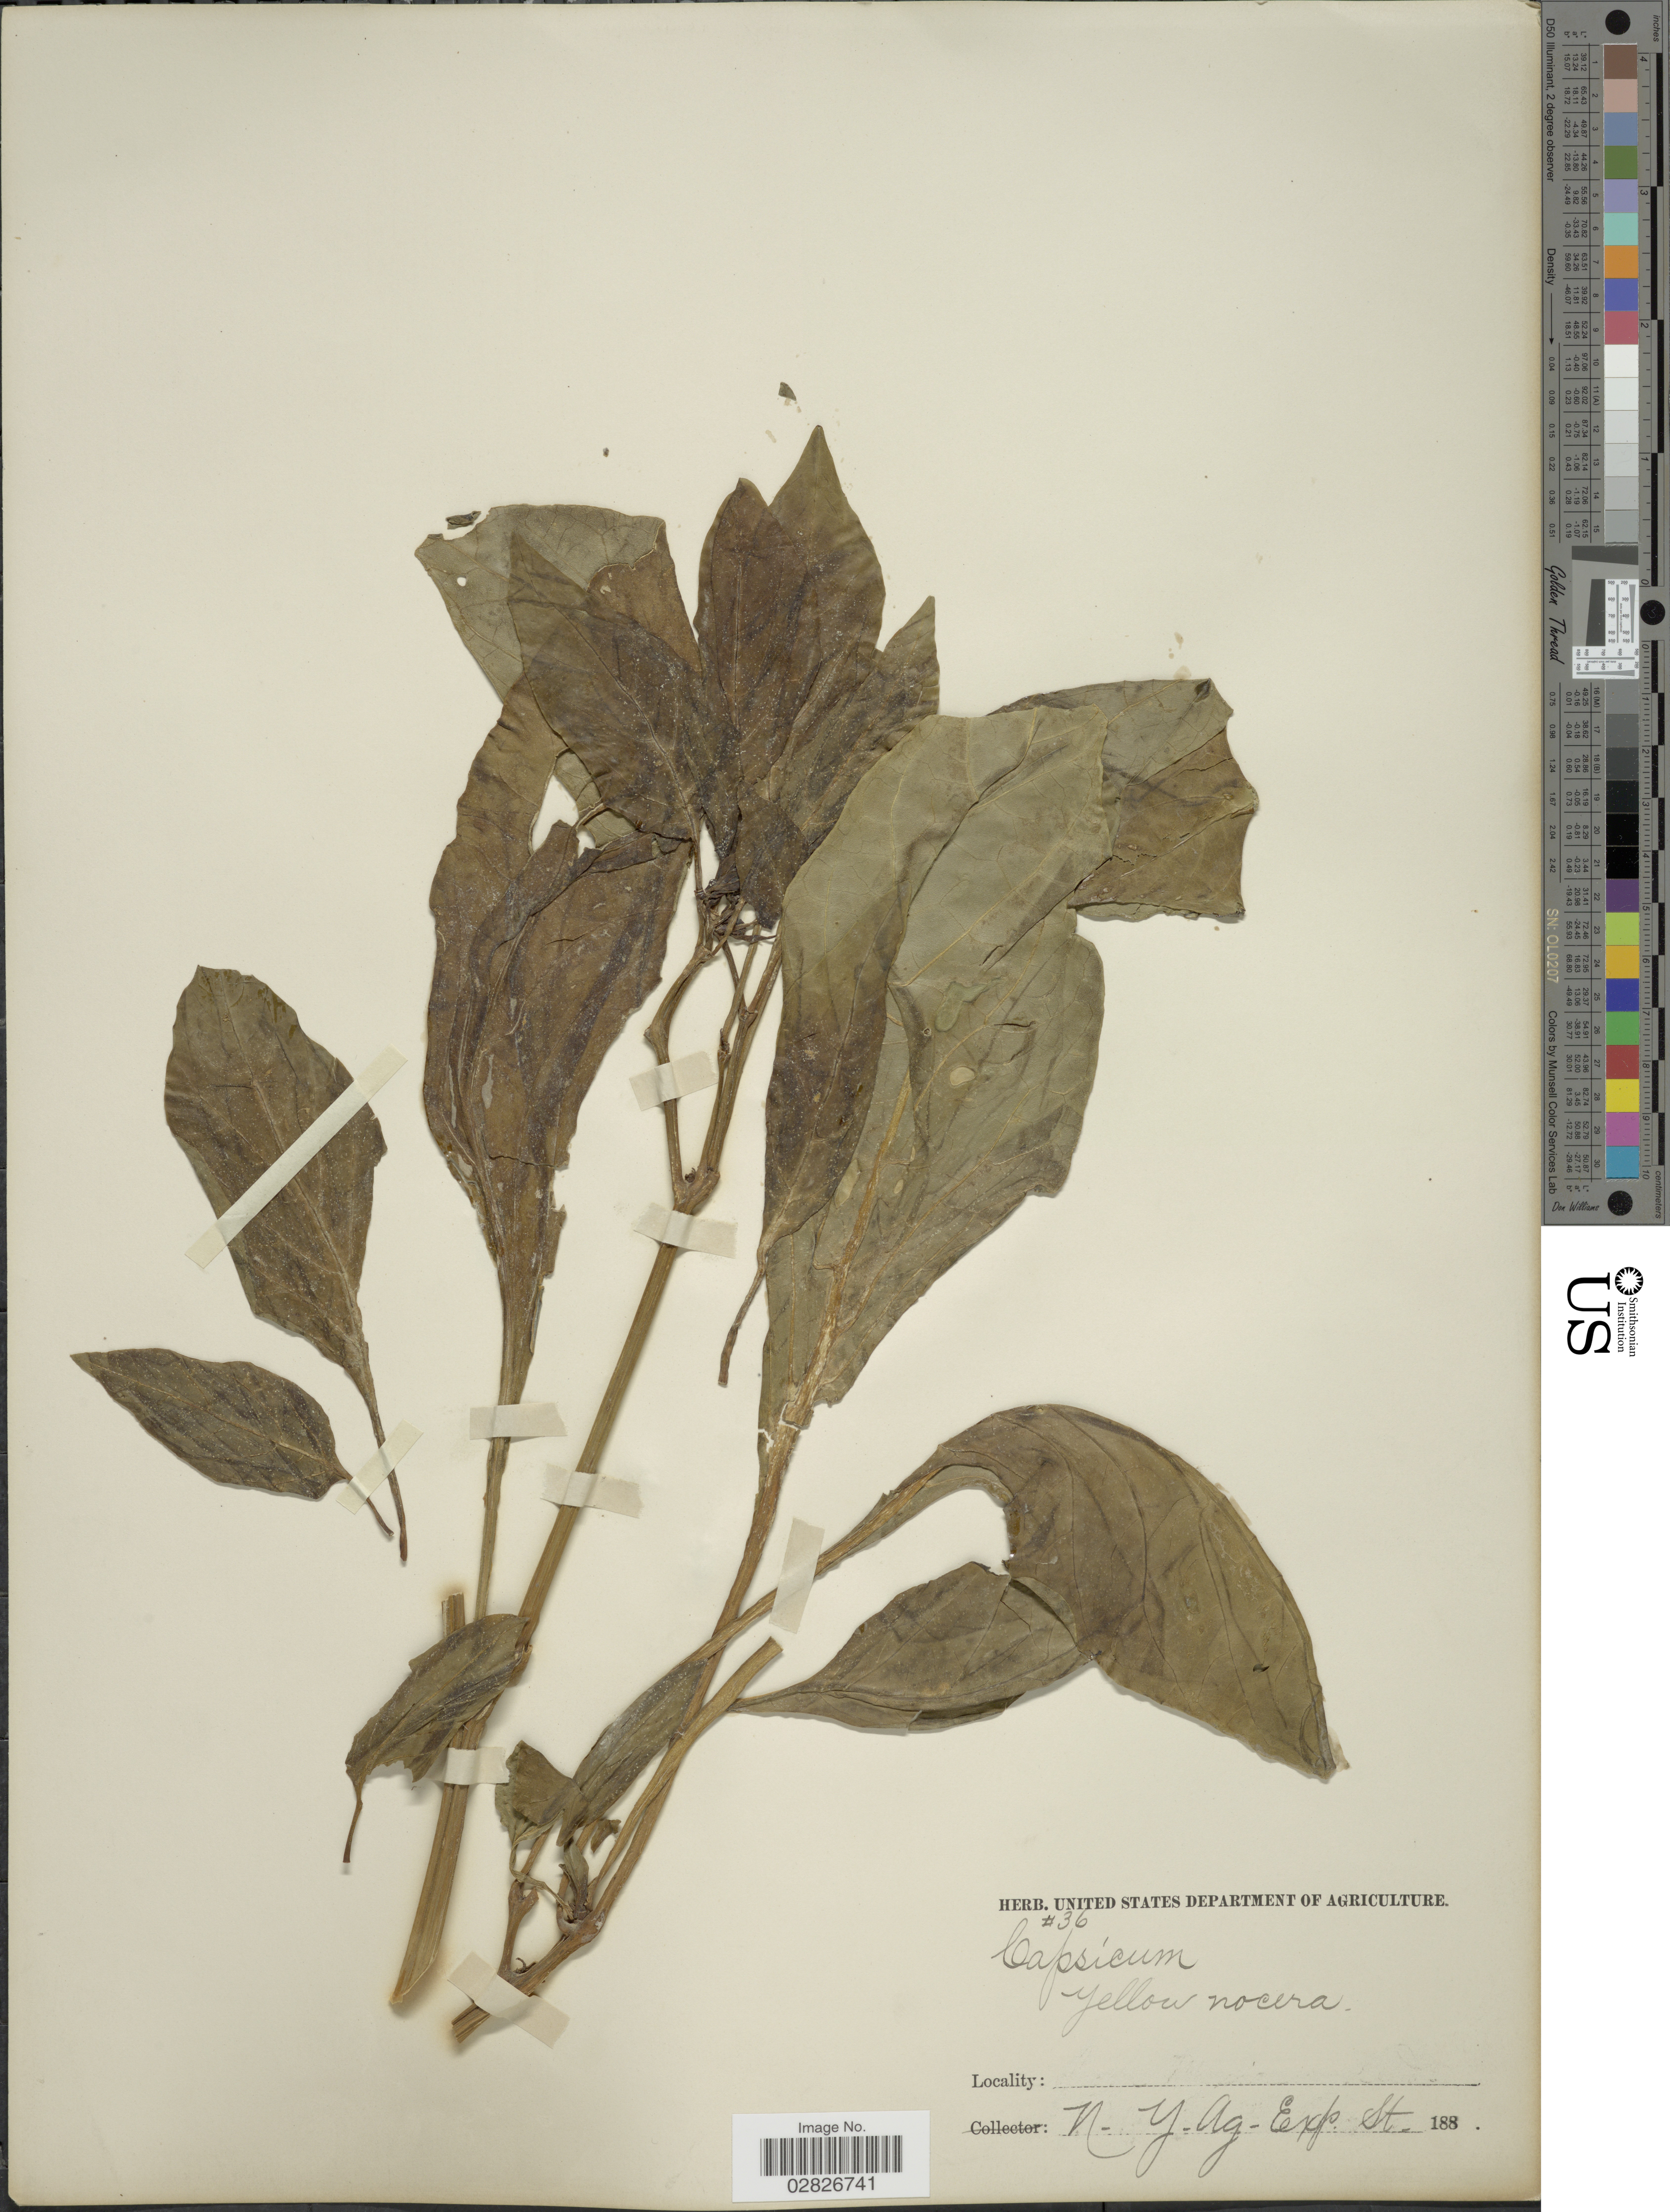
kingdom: Plantae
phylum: Tracheophyta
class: Magnoliopsida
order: Solanales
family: Solanaceae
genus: Capsicum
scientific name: Capsicum sp.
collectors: Facchini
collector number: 36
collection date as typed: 188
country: United States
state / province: New York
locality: N.Y. Ag. Exp.St.